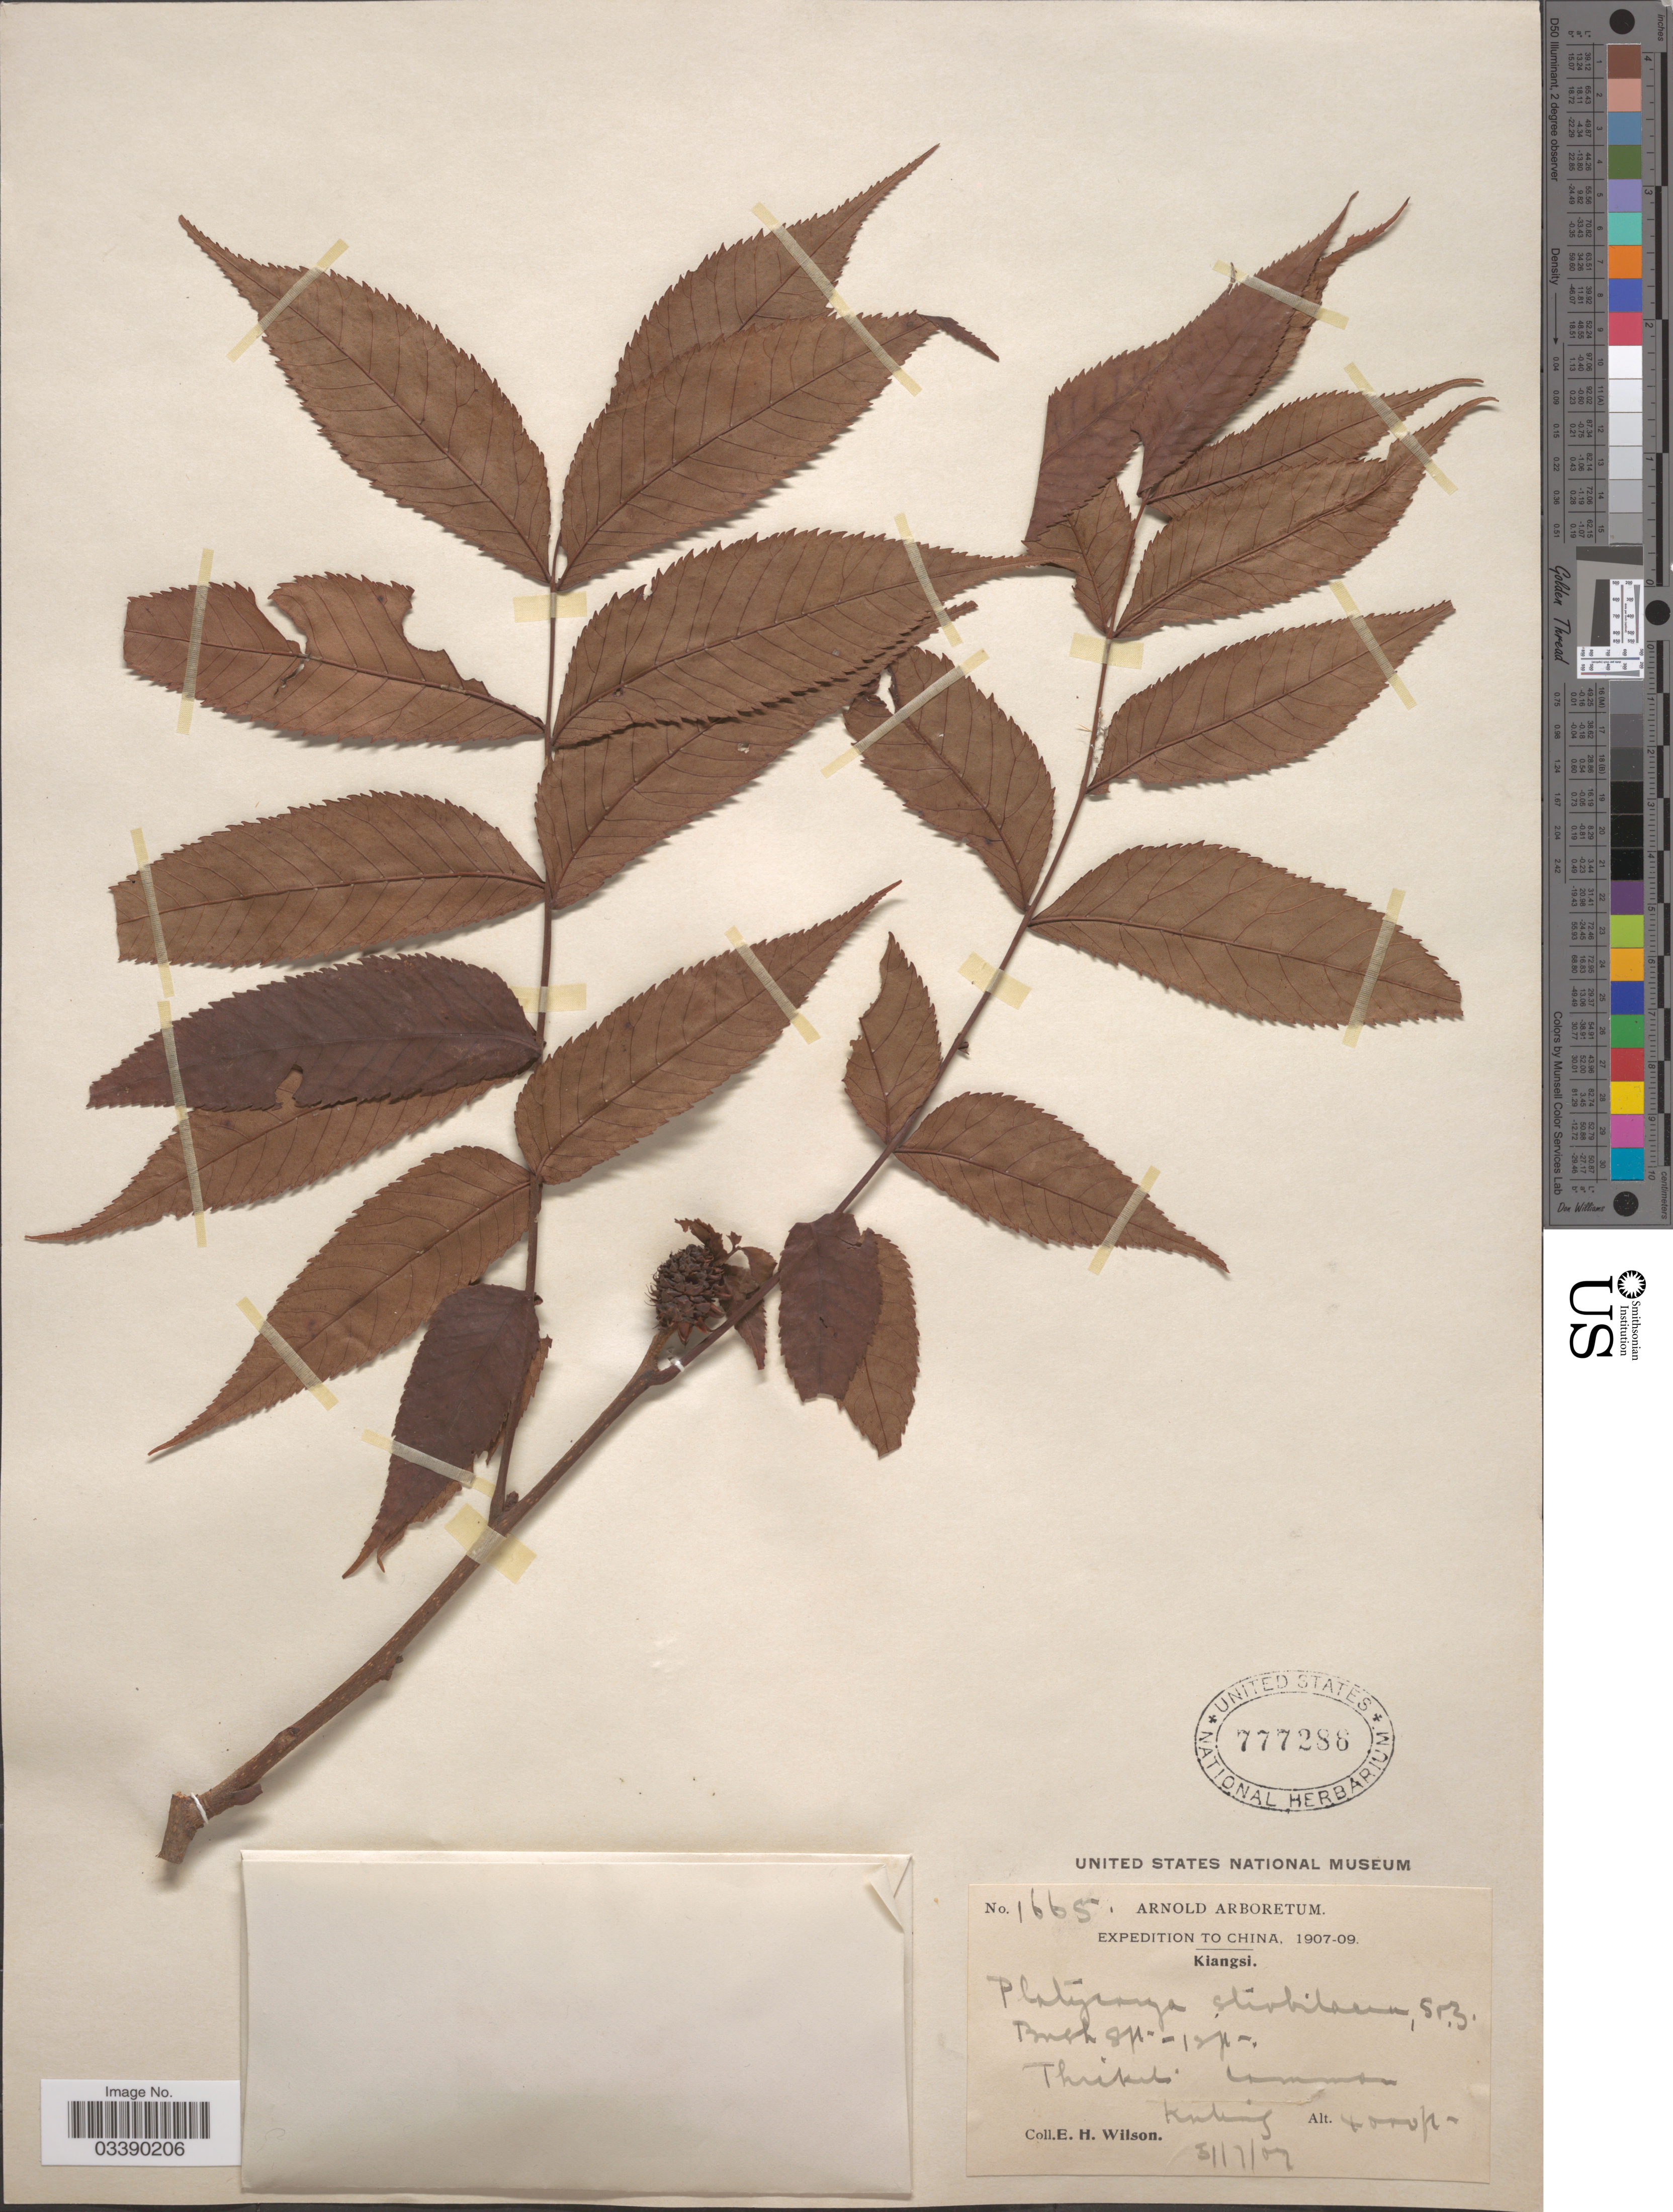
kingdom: Plantae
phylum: Tracheophyta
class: Magnoliopsida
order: Fagales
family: Juglandaceae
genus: Platycarya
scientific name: Platycarya strobilacea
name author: Siebold & Zucc.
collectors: E. Wilson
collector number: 1665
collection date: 1907-07-05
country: China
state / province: Jiangxi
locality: Kiangsi, Thickets, Kuling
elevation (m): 1219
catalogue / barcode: US 777286